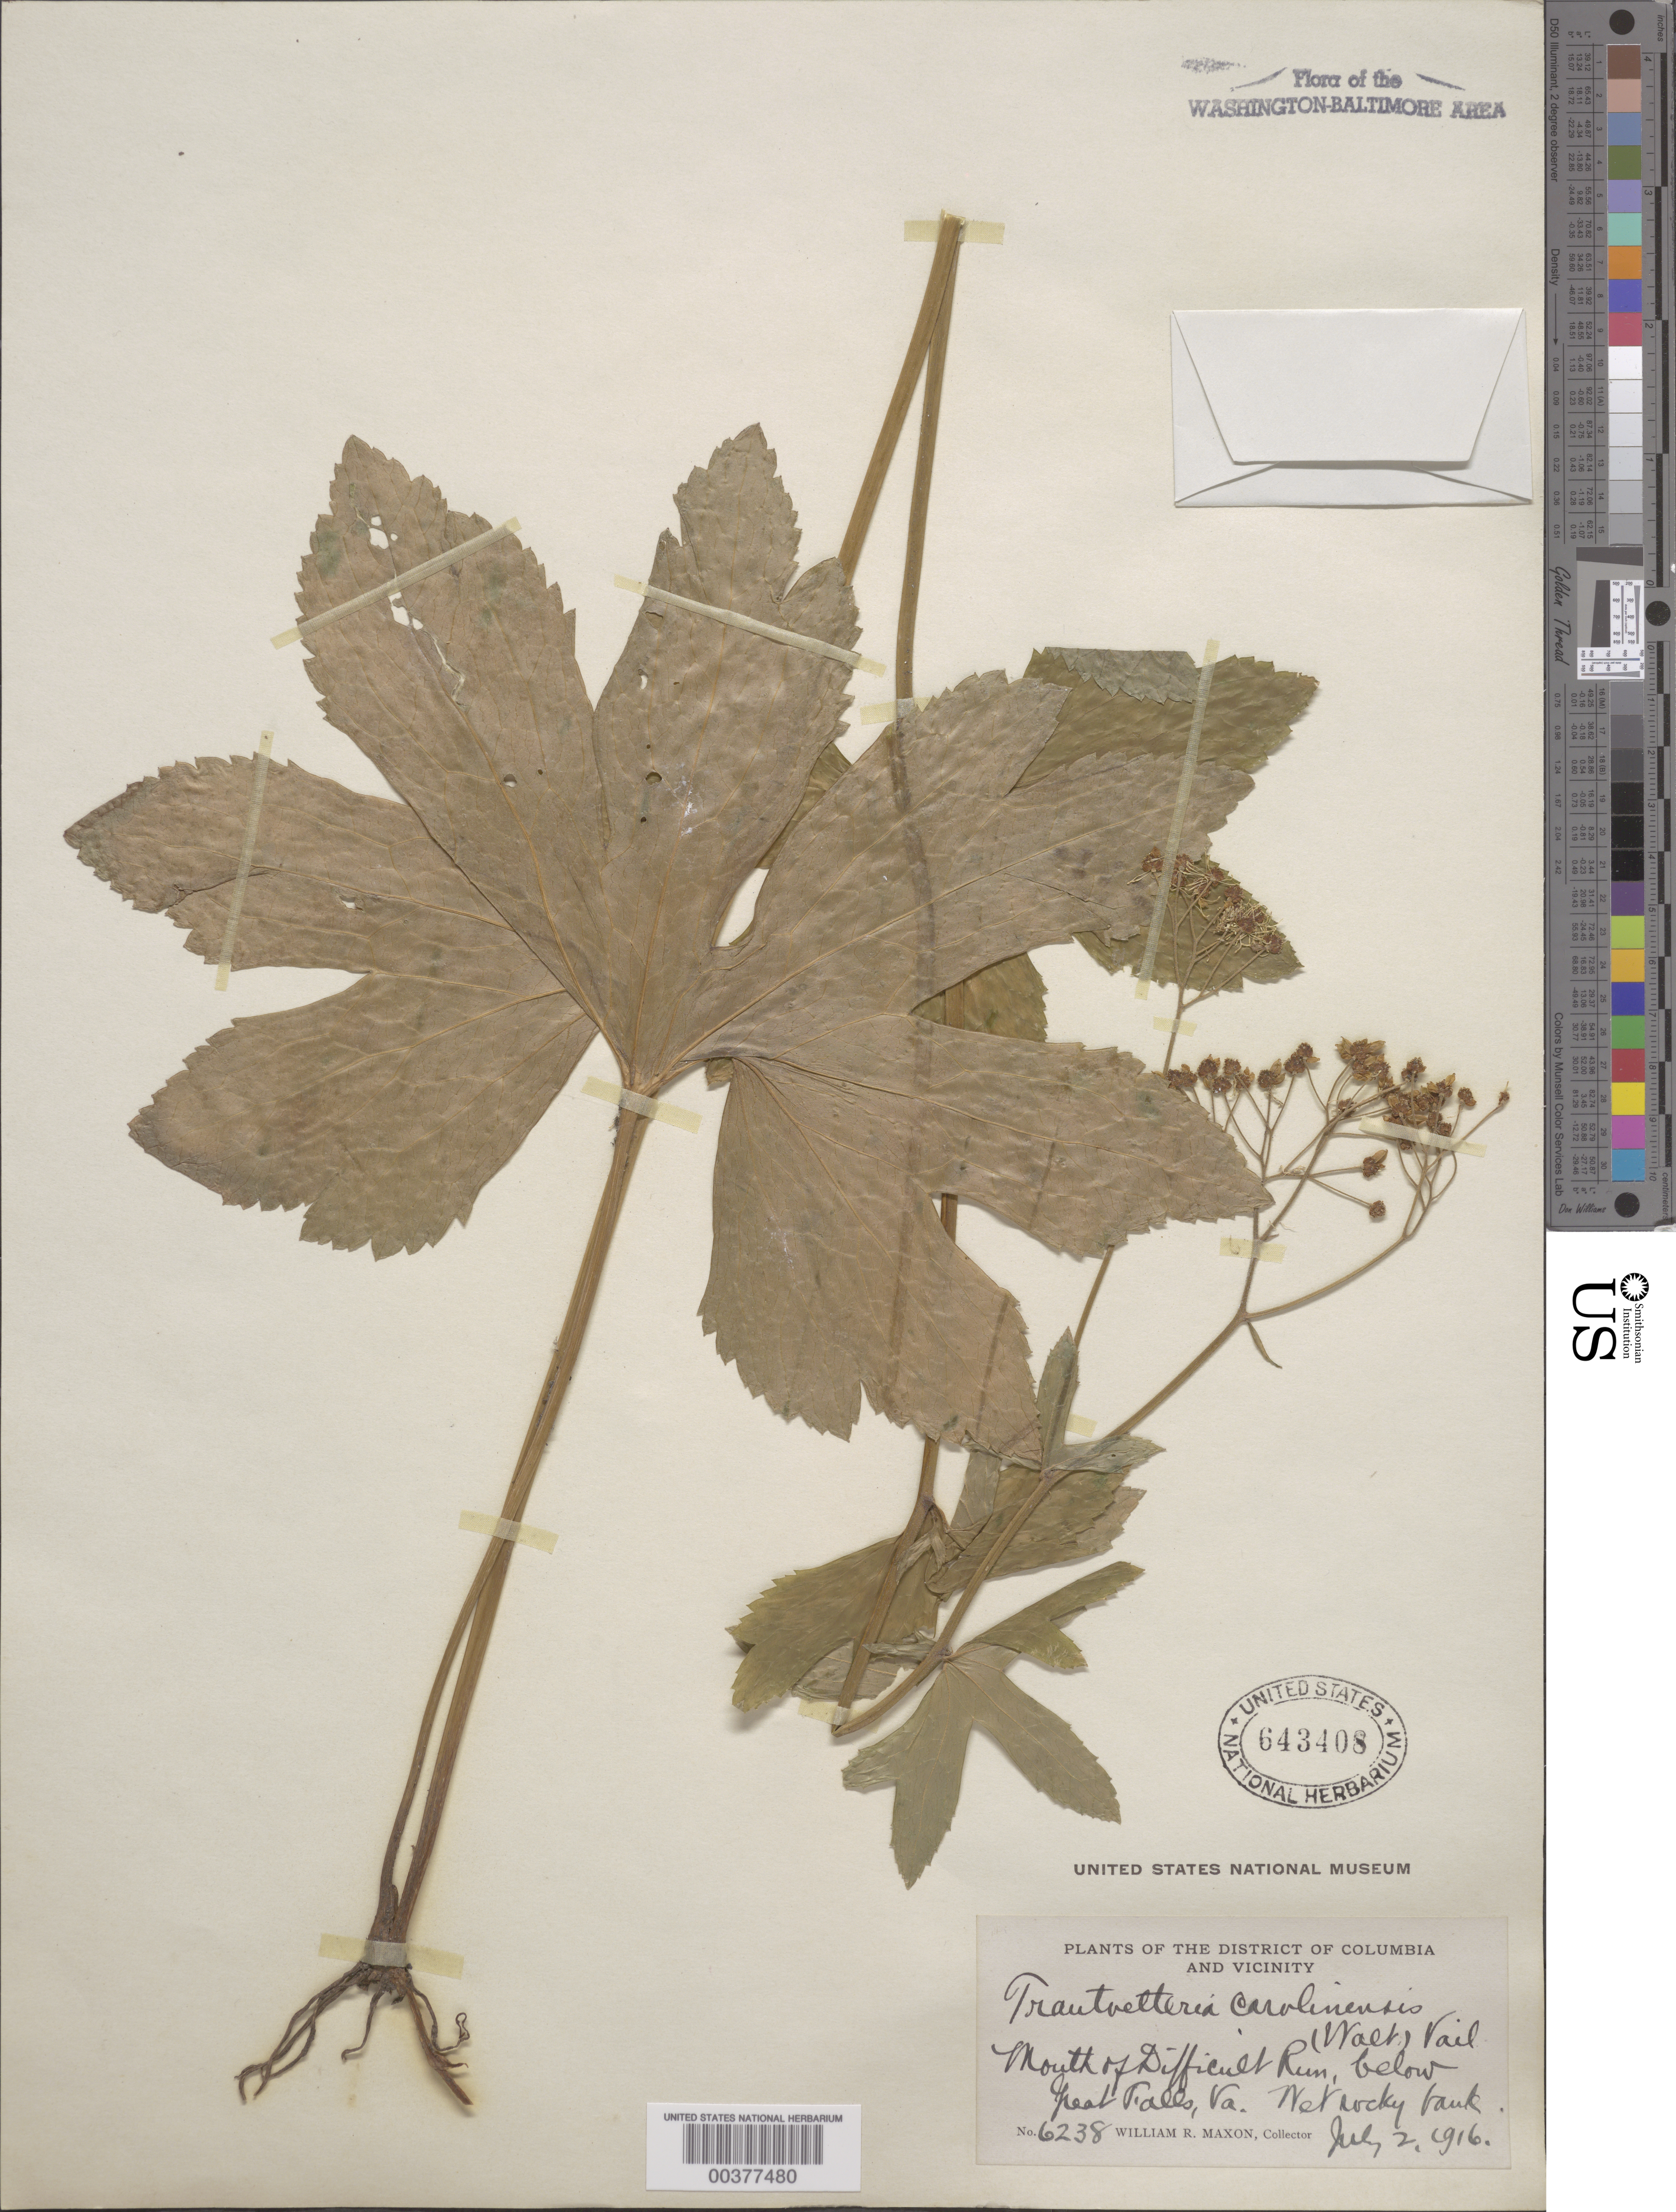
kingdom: Plantae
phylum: Tracheophyta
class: Magnoliopsida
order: Ranunculales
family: Ranunculaceae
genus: Trautvetteria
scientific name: Trautvetteria caroliniensis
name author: (Walter) Vail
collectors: W. R. Maxon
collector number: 6238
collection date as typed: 02 Jul 1916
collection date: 1916-07-02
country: United States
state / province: Virginia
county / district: Fairfax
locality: Difficult Run C. and O. Canal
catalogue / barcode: US 643408